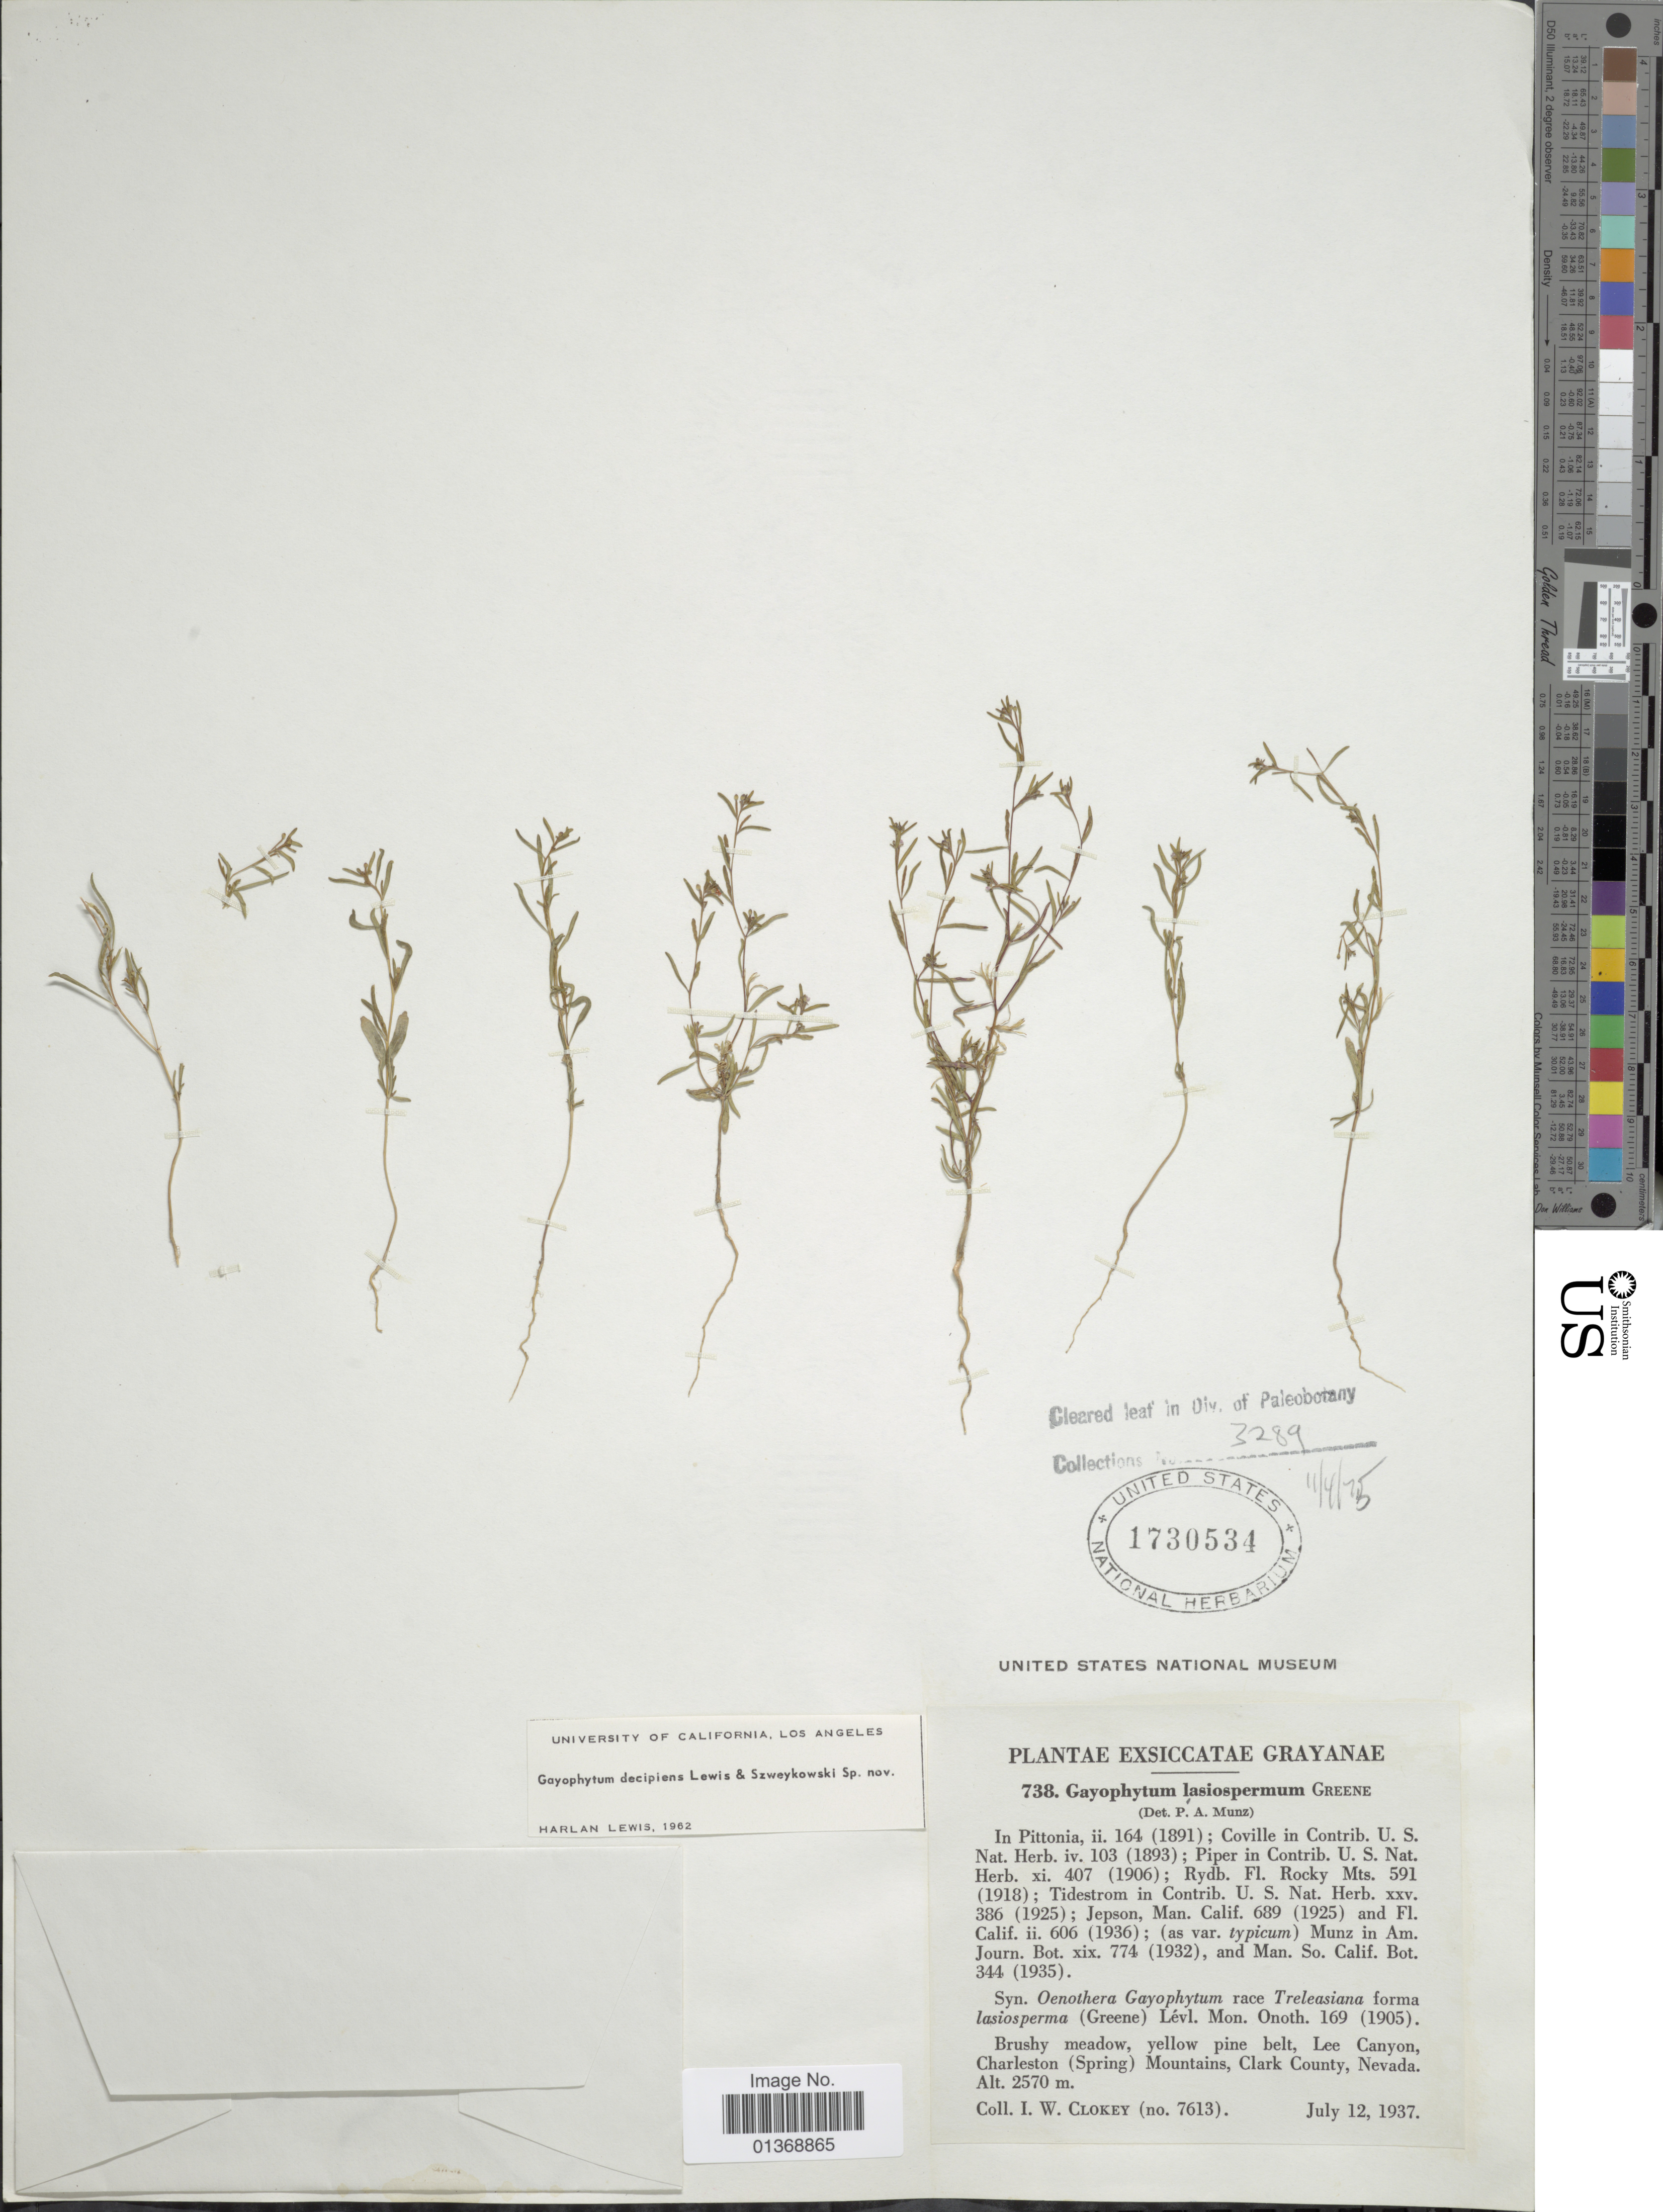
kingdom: Plantae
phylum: Tracheophyta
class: Magnoliopsida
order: Myrtales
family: Onagraceae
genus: Gayophytum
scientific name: Gayophytum decipiens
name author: F. H. Lewis & Szweyk.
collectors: I. W. Clokey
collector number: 7613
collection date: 1937-07-12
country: United States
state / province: Nevada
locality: Brushy meadow, yellow pine belt, Lee Canyon, Charleston (Spring) Mountains, Clark County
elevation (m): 2570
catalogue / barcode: US 1730534